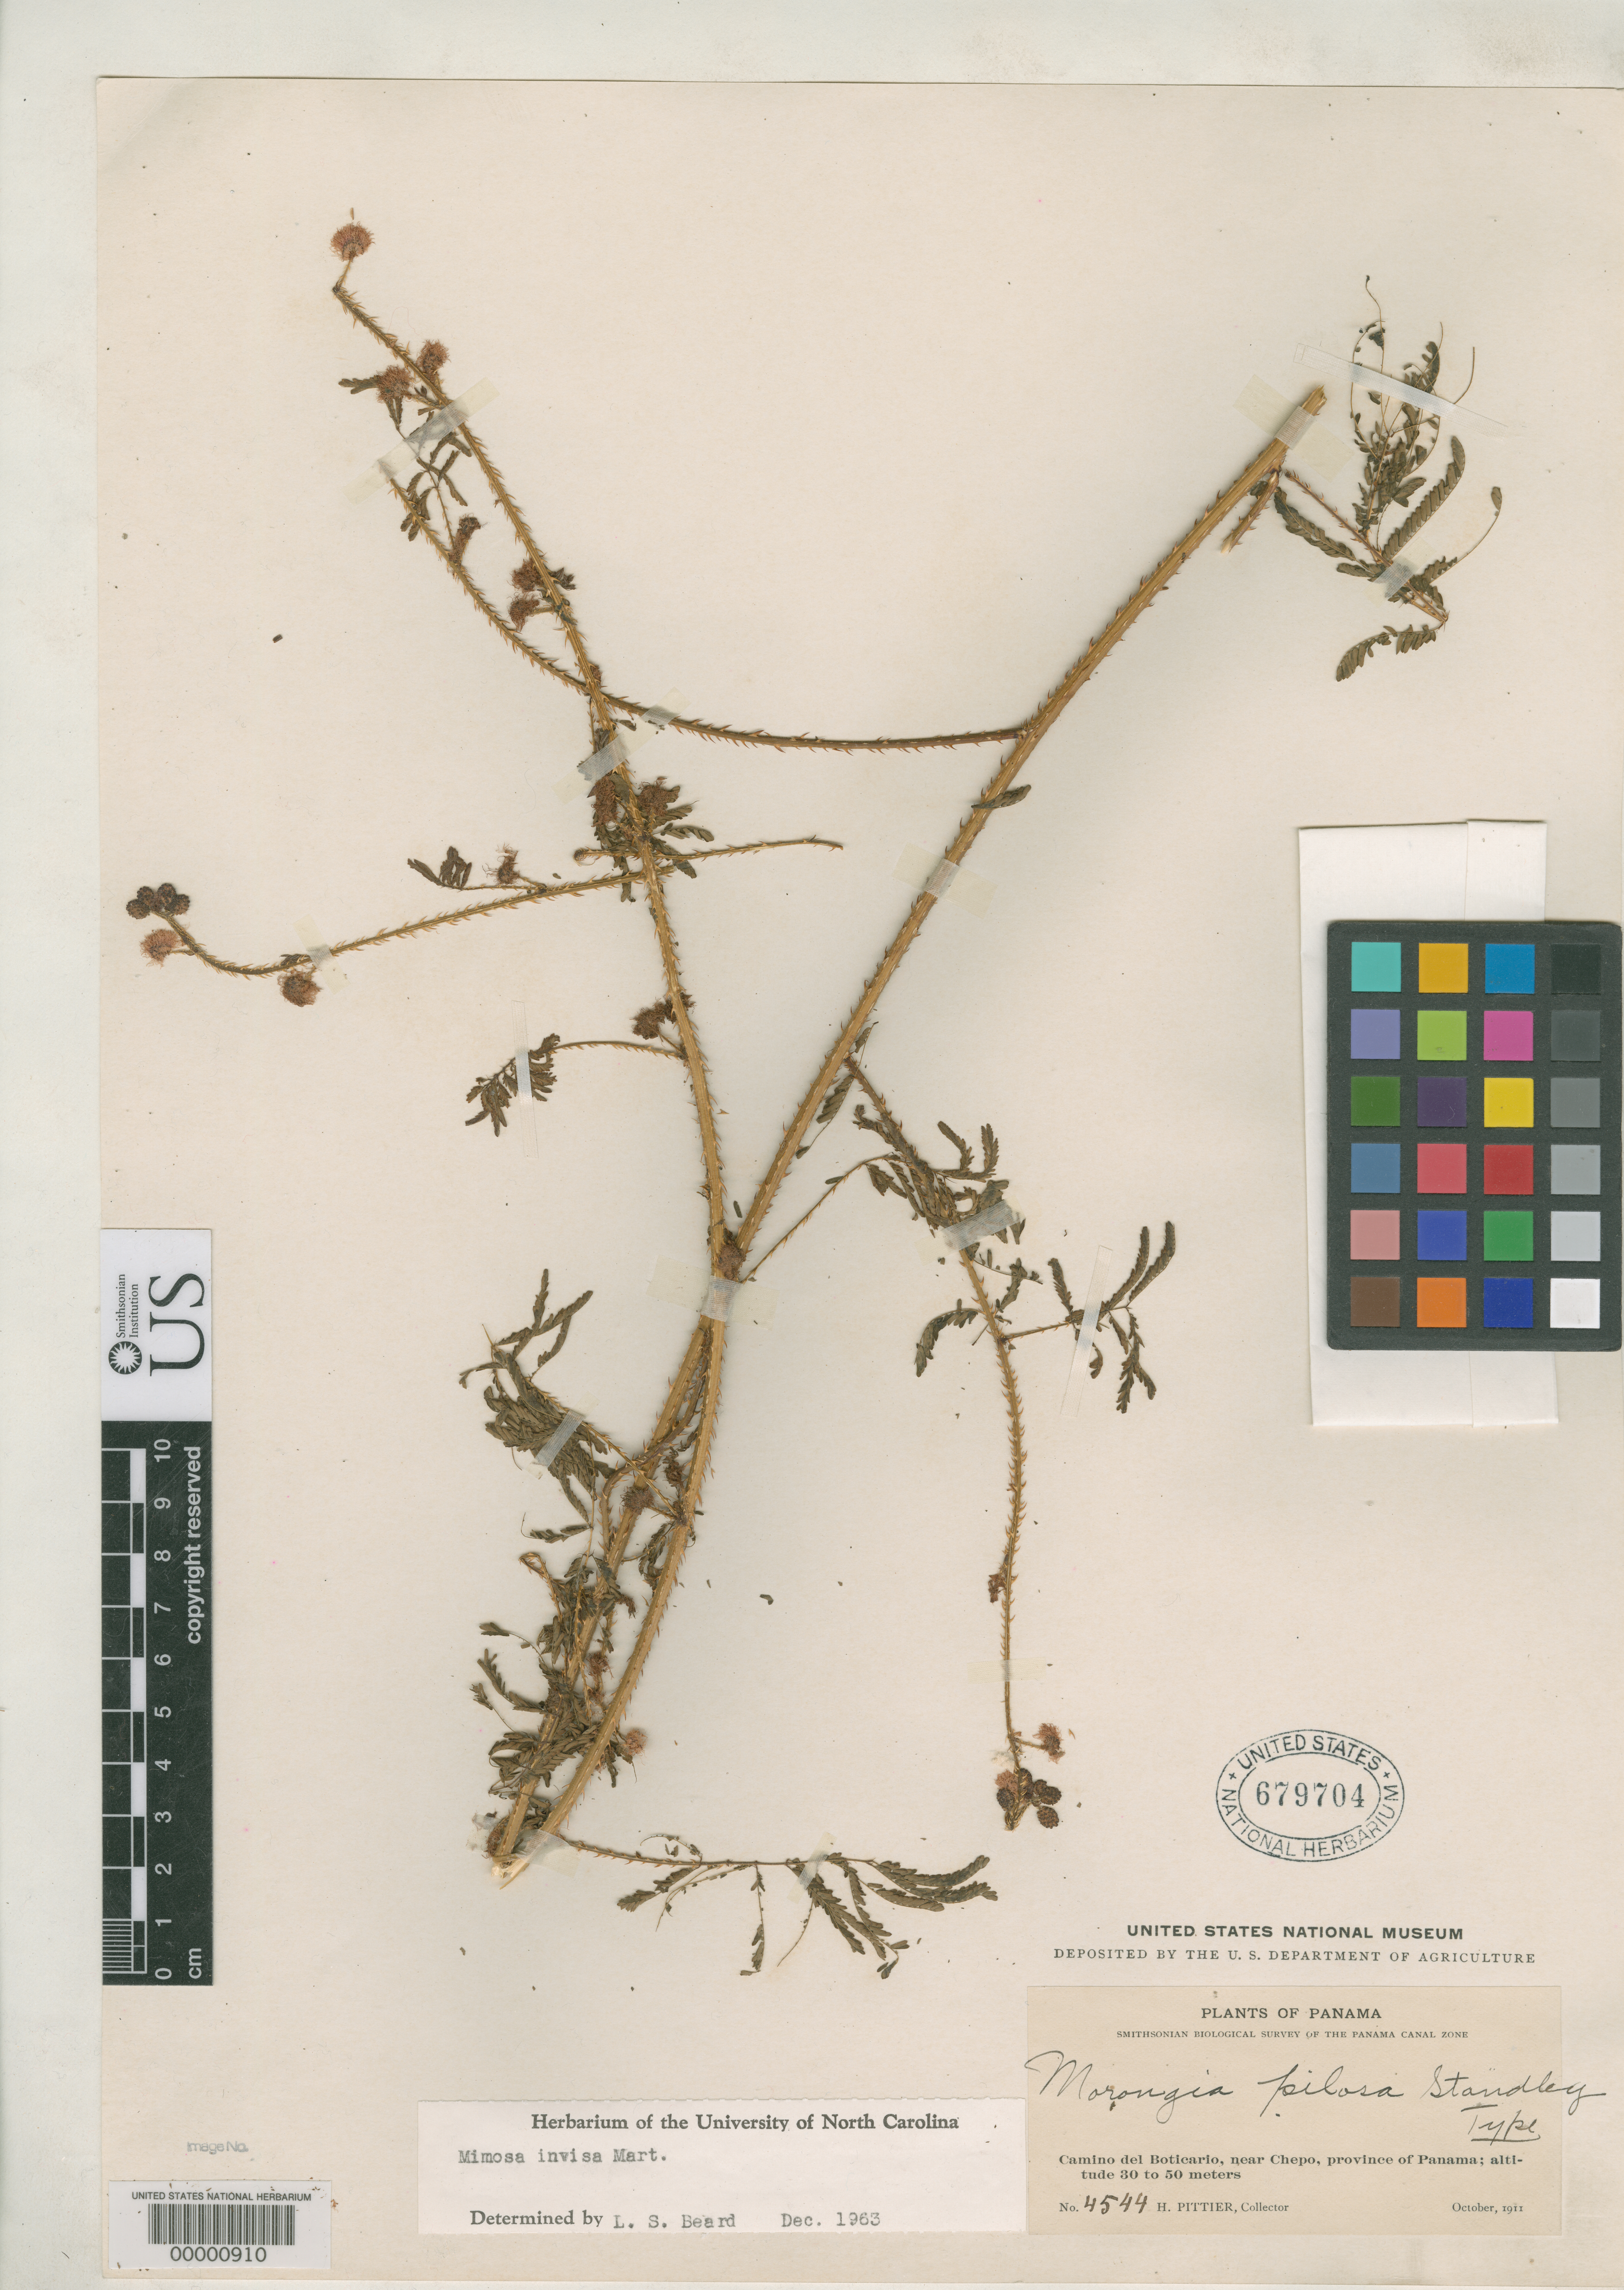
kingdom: Plantae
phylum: Tracheophyta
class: Magnoliopsida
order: Fabales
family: Fabaceae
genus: Morongia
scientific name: Morongia pilosa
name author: Standl.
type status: Holotype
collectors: H. F. Pittier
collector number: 4544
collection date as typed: Oct 1911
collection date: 1911-10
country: Panama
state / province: Panamá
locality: Camino del Boticario, near Chepo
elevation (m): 30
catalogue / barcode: US 679704